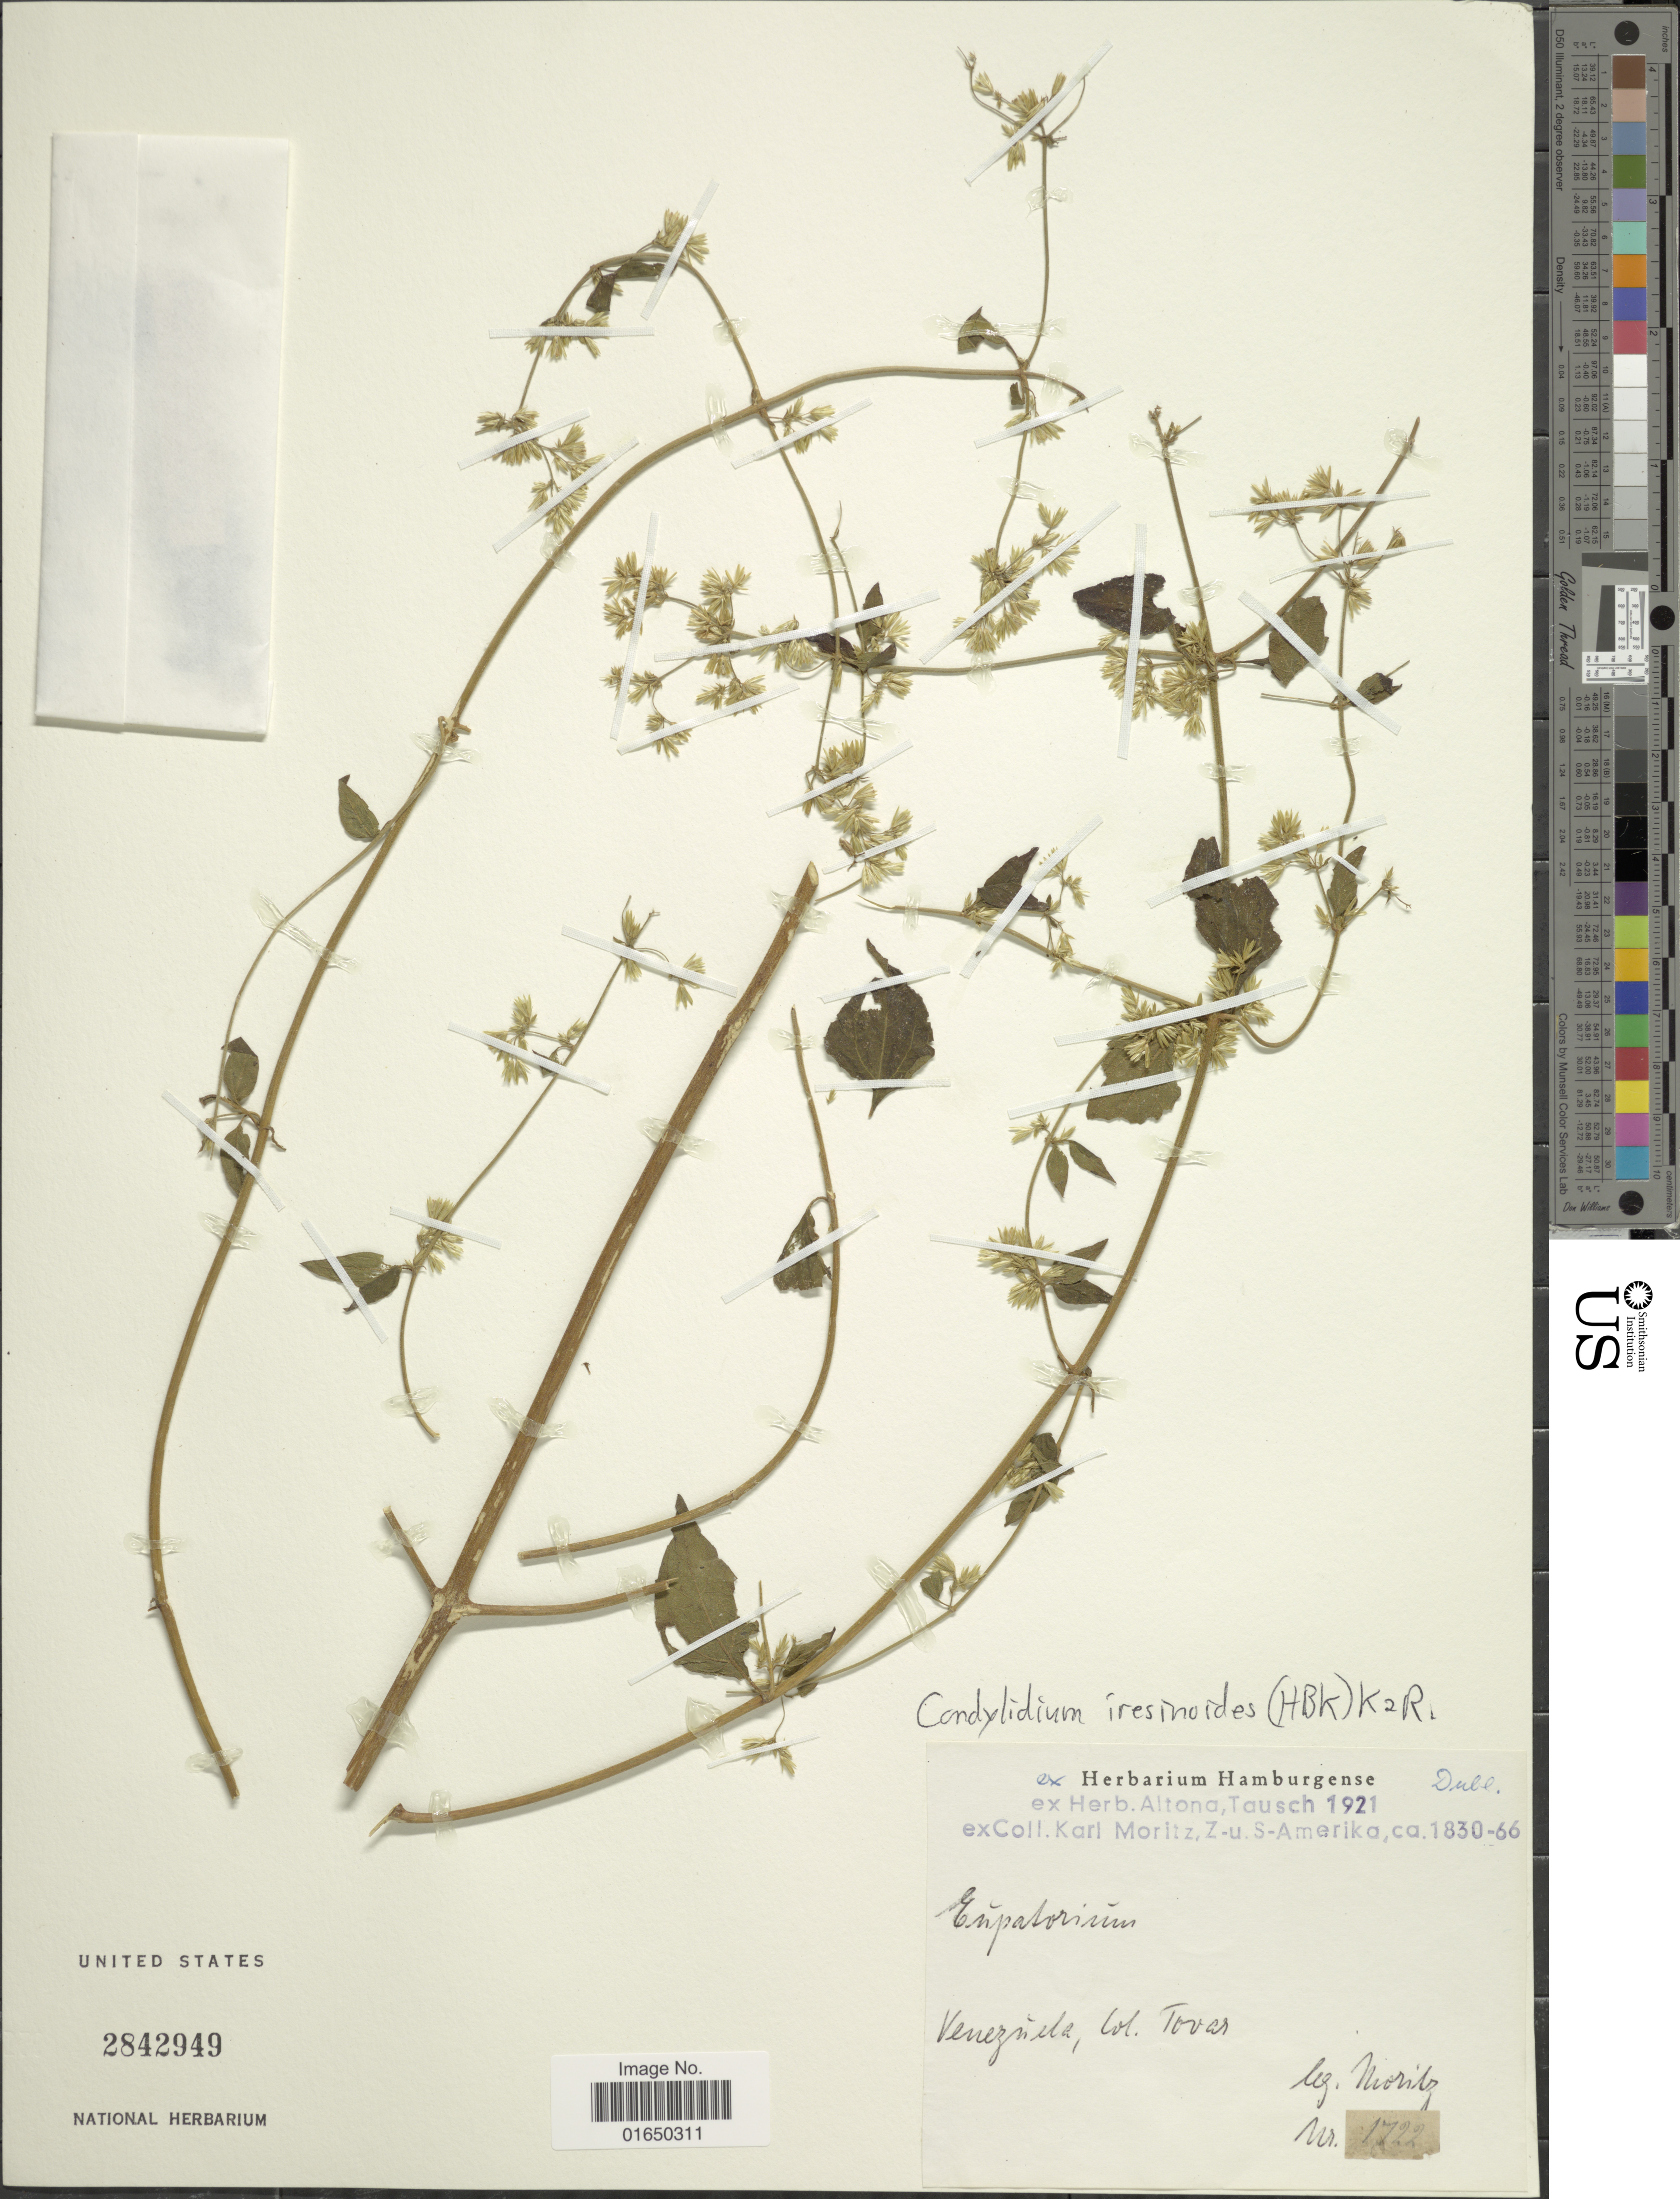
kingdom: Plantae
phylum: Tracheophyta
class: Magnoliopsida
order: Asterales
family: Asteraceae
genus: Condylidium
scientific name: Condylidium iresinoides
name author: (Kunth) R.M. King & H. Rob.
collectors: J. W. Moritz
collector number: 1722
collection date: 1830/1866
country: Venezuela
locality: Col. Tovar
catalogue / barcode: US 2842949